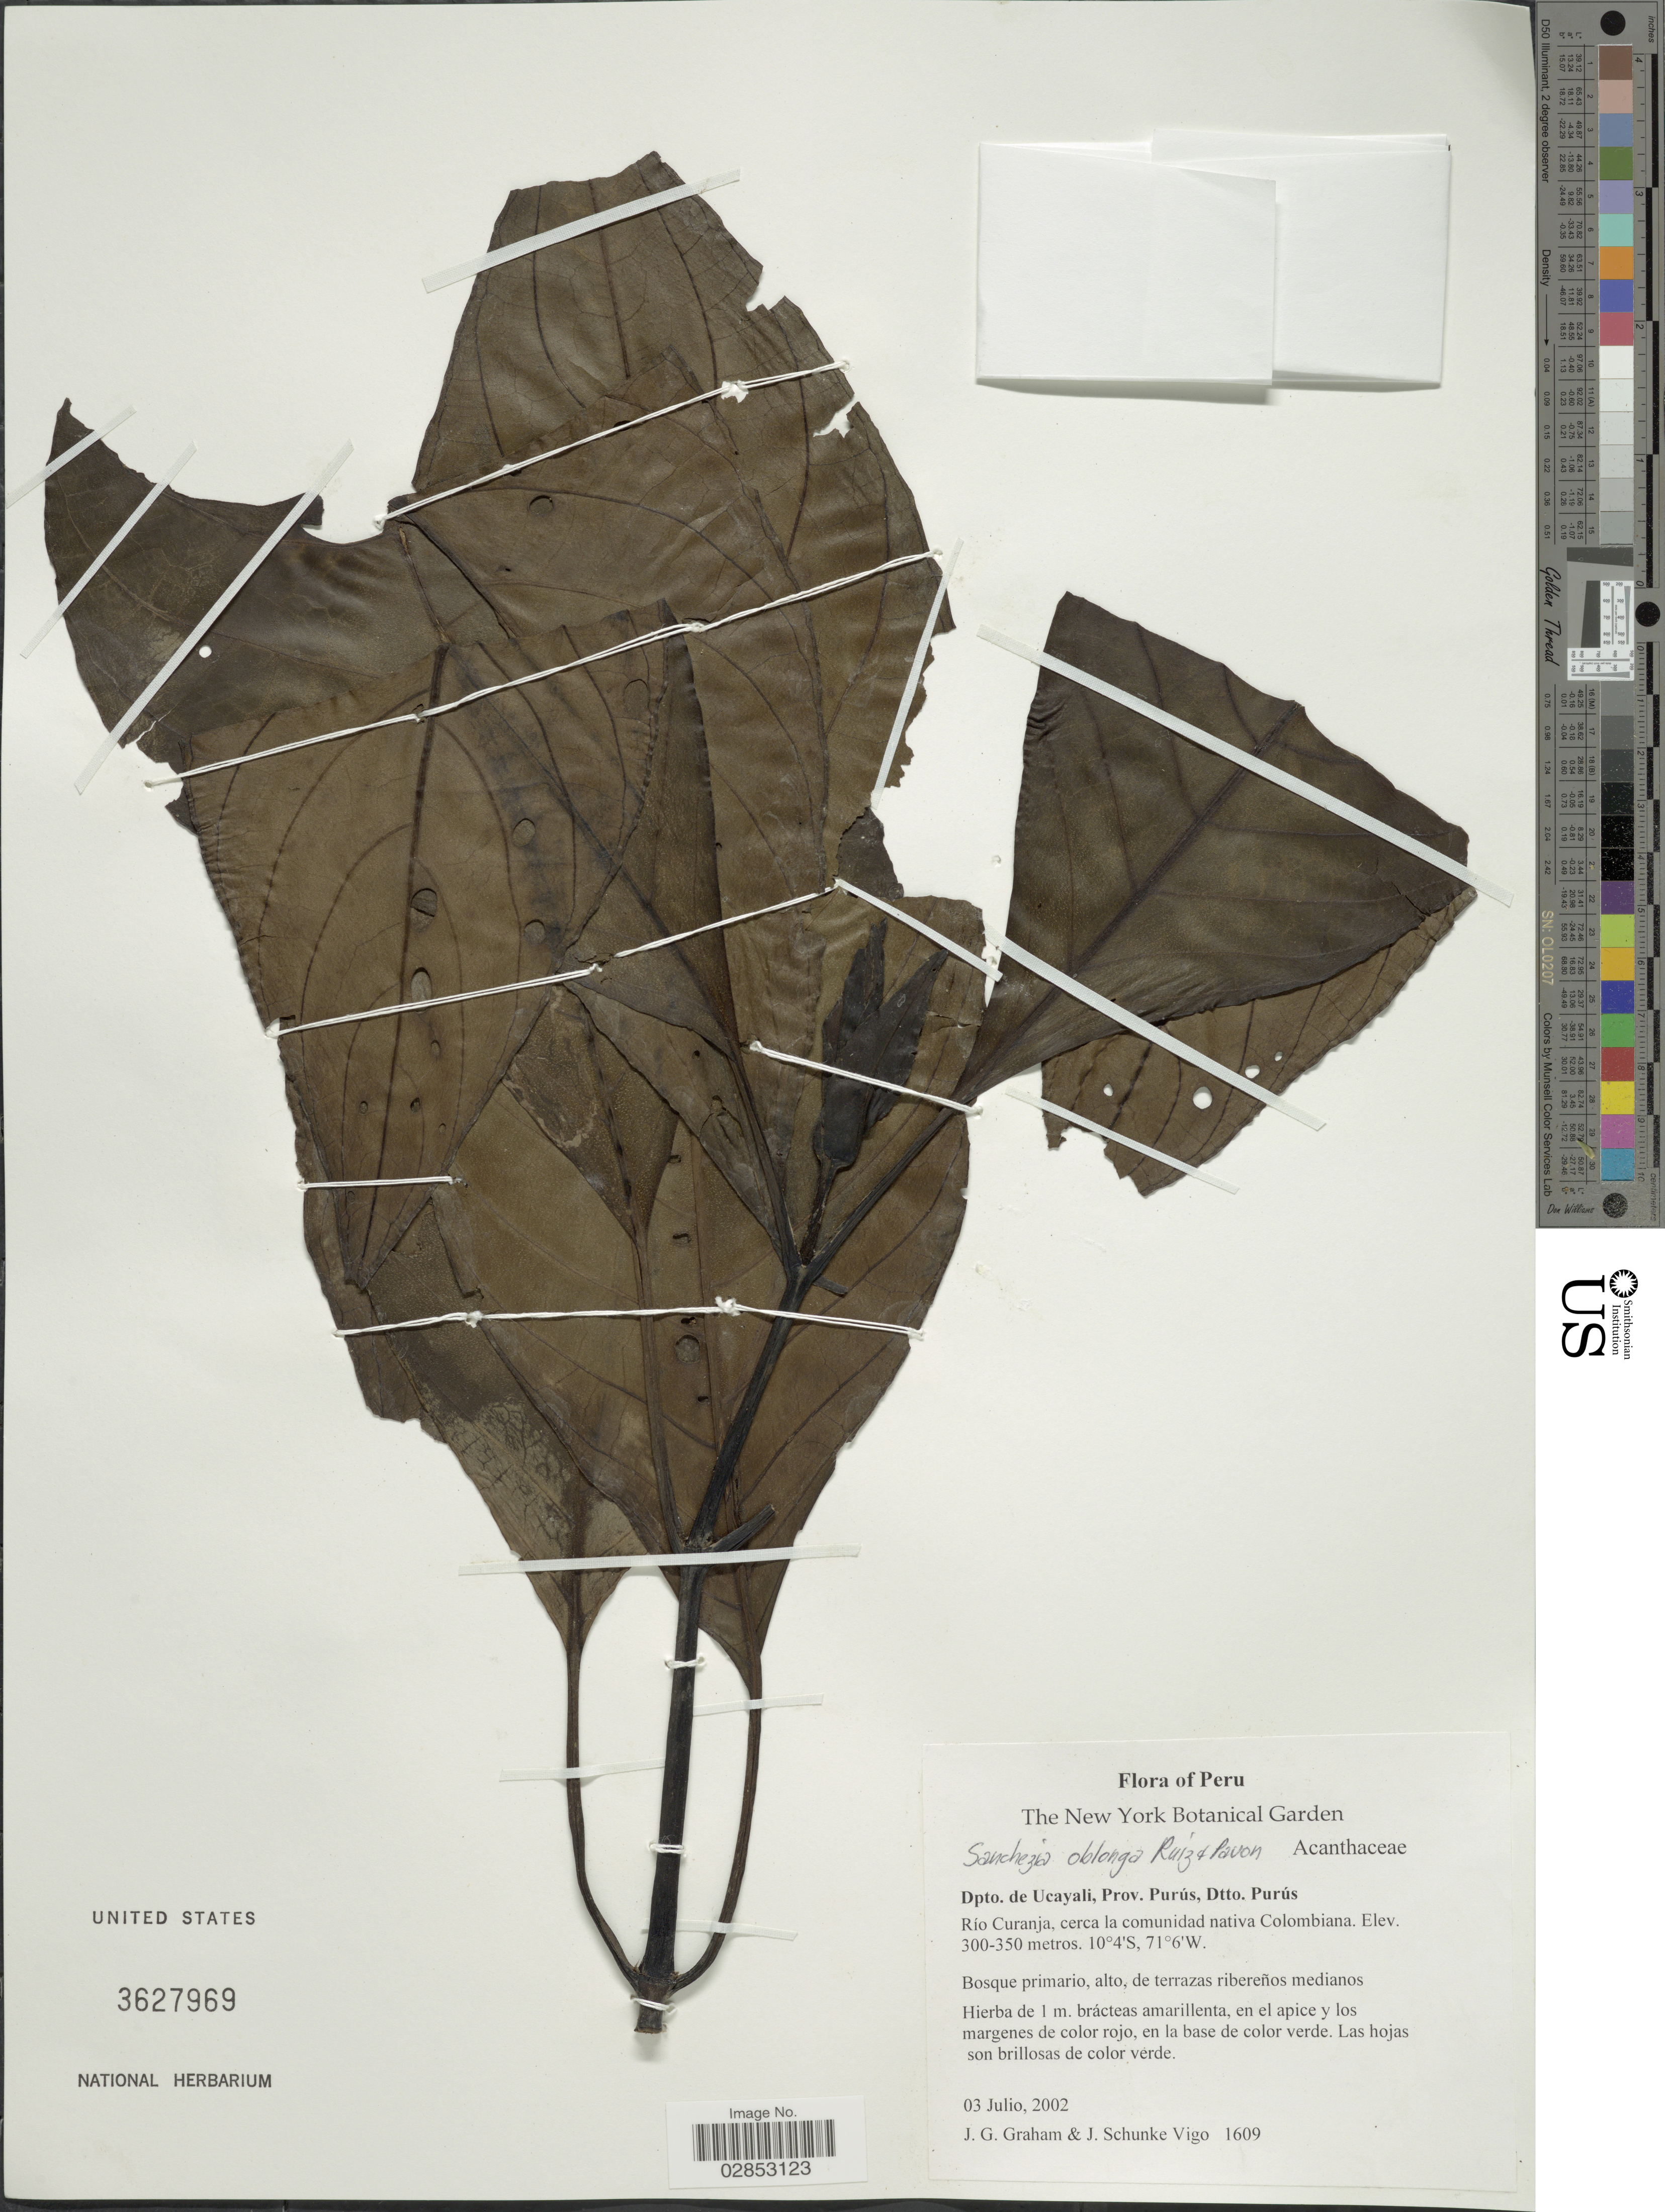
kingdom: Plantae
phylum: Tracheophyta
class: Magnoliopsida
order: Lamiales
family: Acanthaceae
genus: Sanchezia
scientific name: Sanchezia rubriflora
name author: Leonard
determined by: Azevedo, Igor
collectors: J. Graham & J. Schunke Vigo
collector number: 1609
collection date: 2002-07-03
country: Peru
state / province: Ucayali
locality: Dpto. de Ucayali, Prov. Purús, Dtto. Purús, Río Curanja, cerca la comunidad nativa Colombiana.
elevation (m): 300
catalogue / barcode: US 3627969